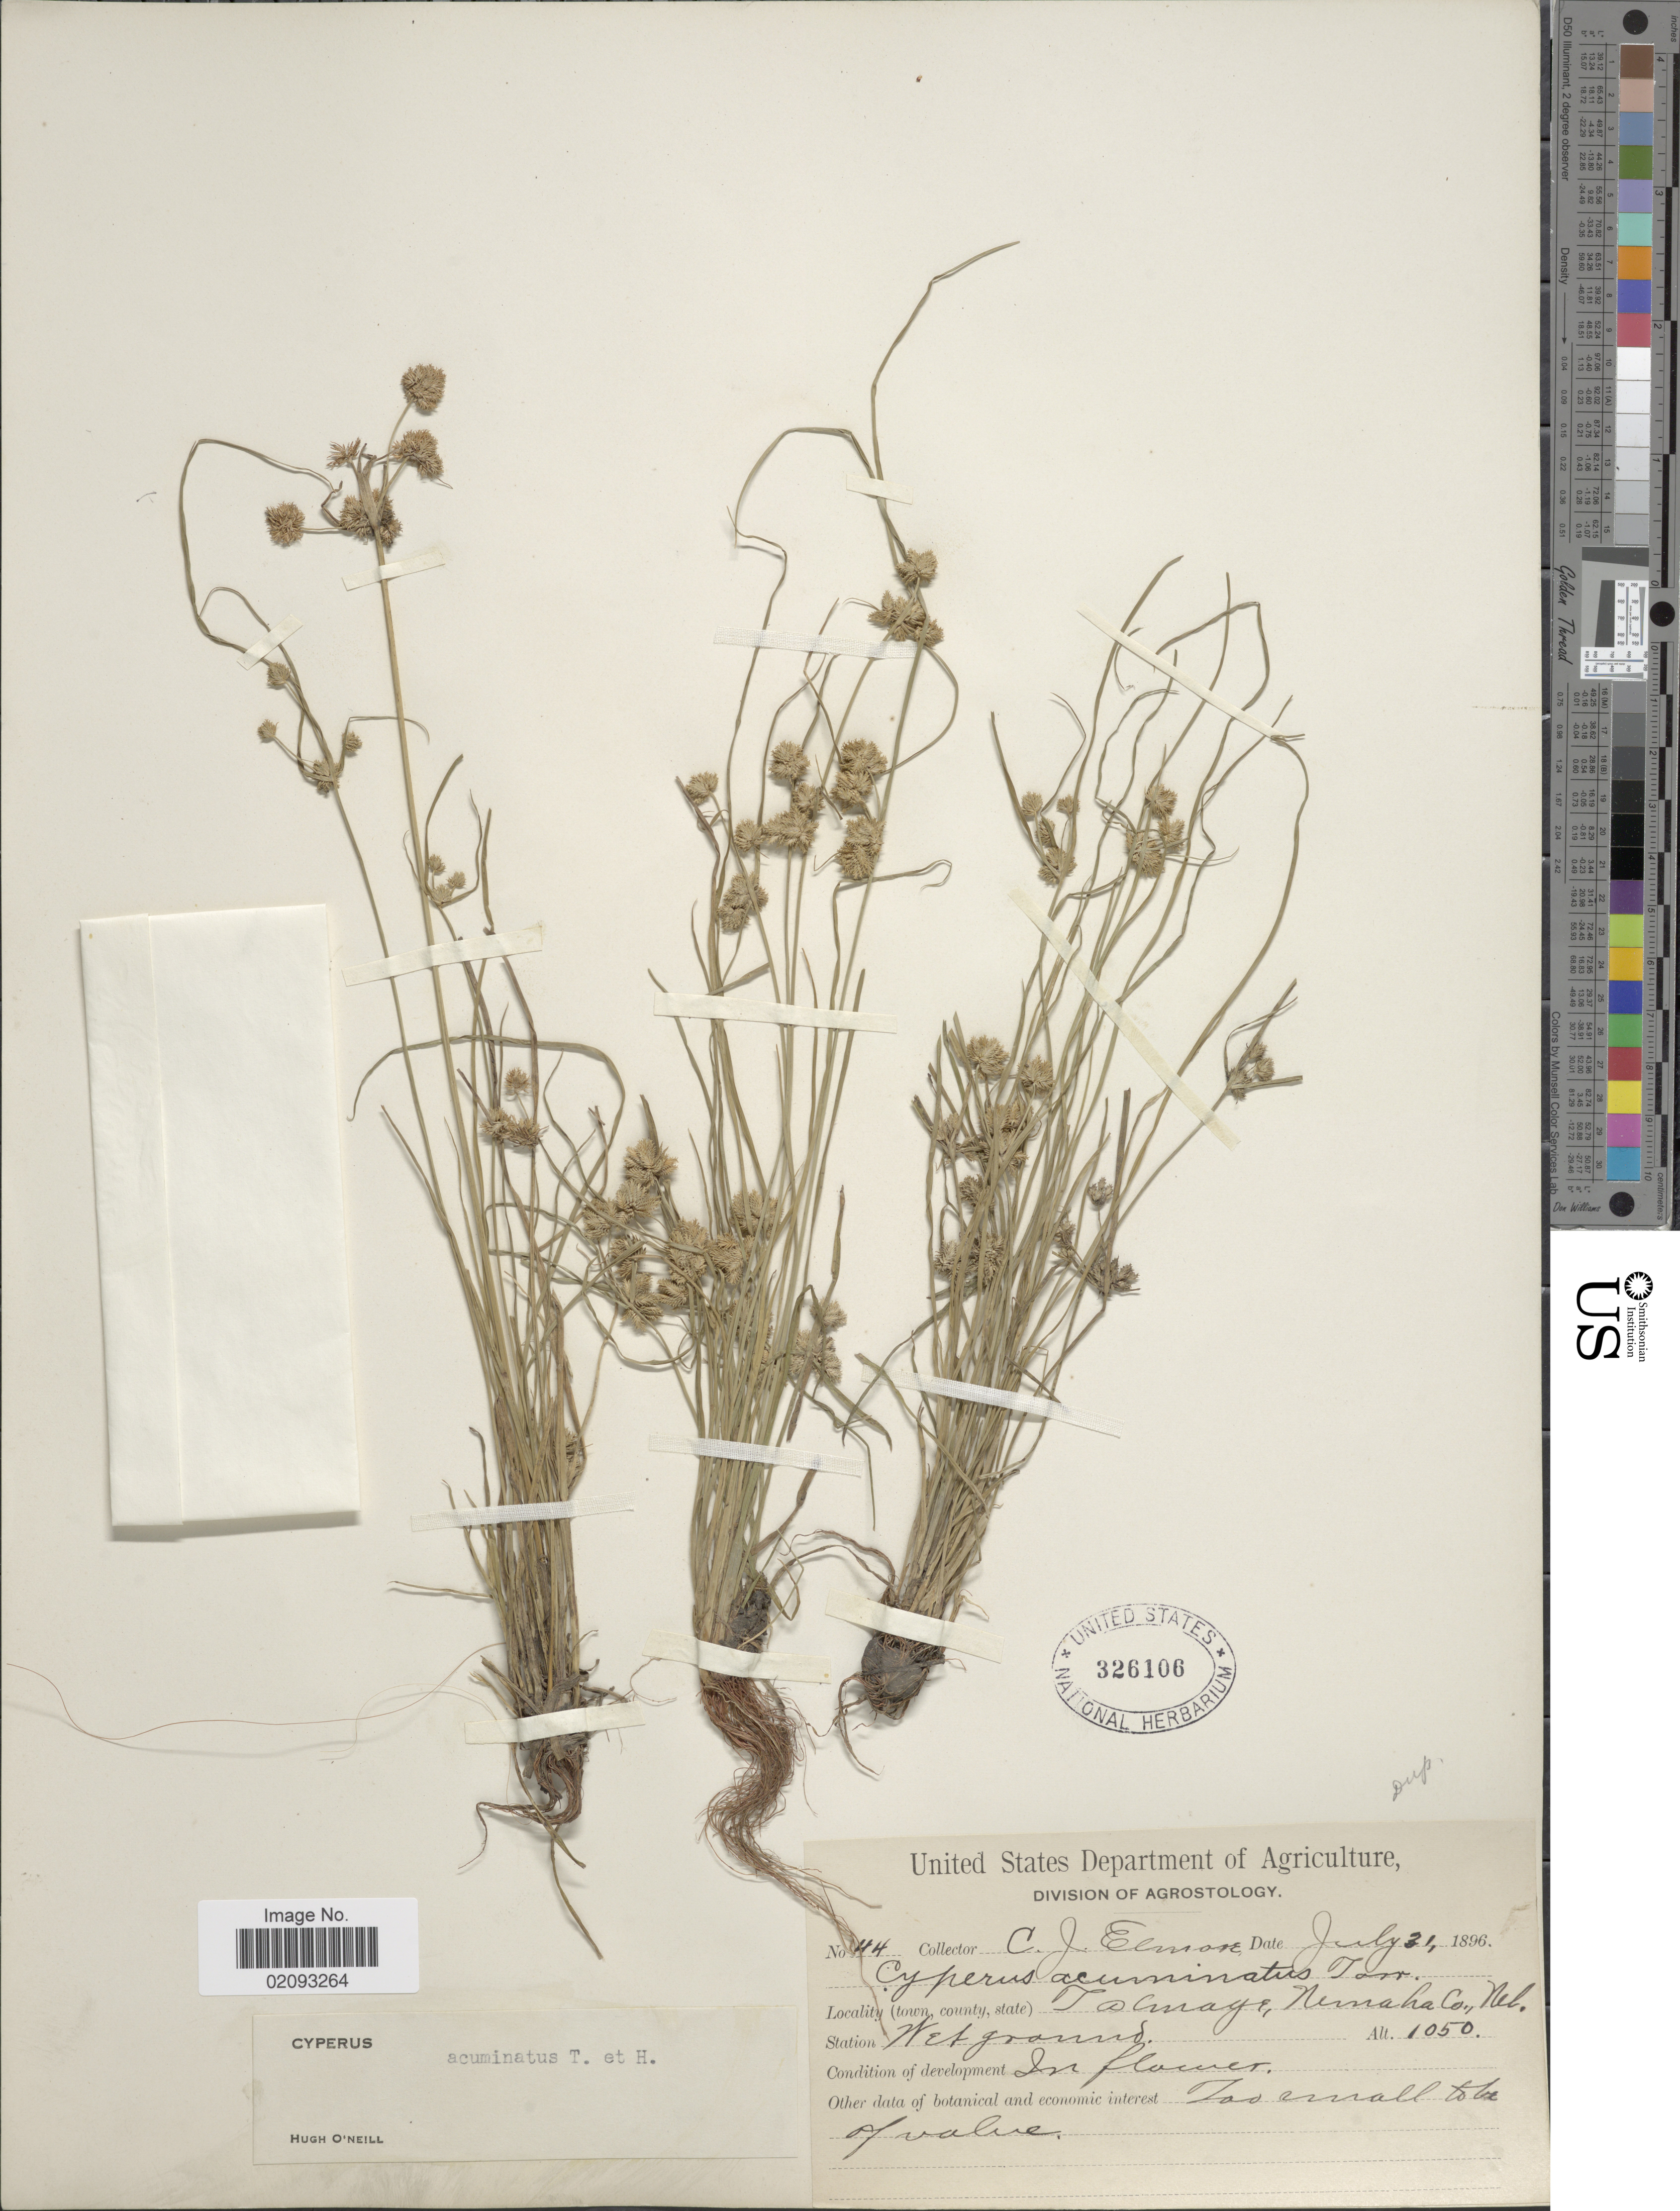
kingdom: Plantae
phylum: Tracheophyta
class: Liliopsida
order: Poales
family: Cyperaceae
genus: Cyperus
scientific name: Cyperus acuminatus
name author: Torr. & Hook.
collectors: C. Elmore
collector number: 44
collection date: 1896-07-31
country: United States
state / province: Nebraska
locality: Talmage, Nemaha Co.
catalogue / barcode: US 326106